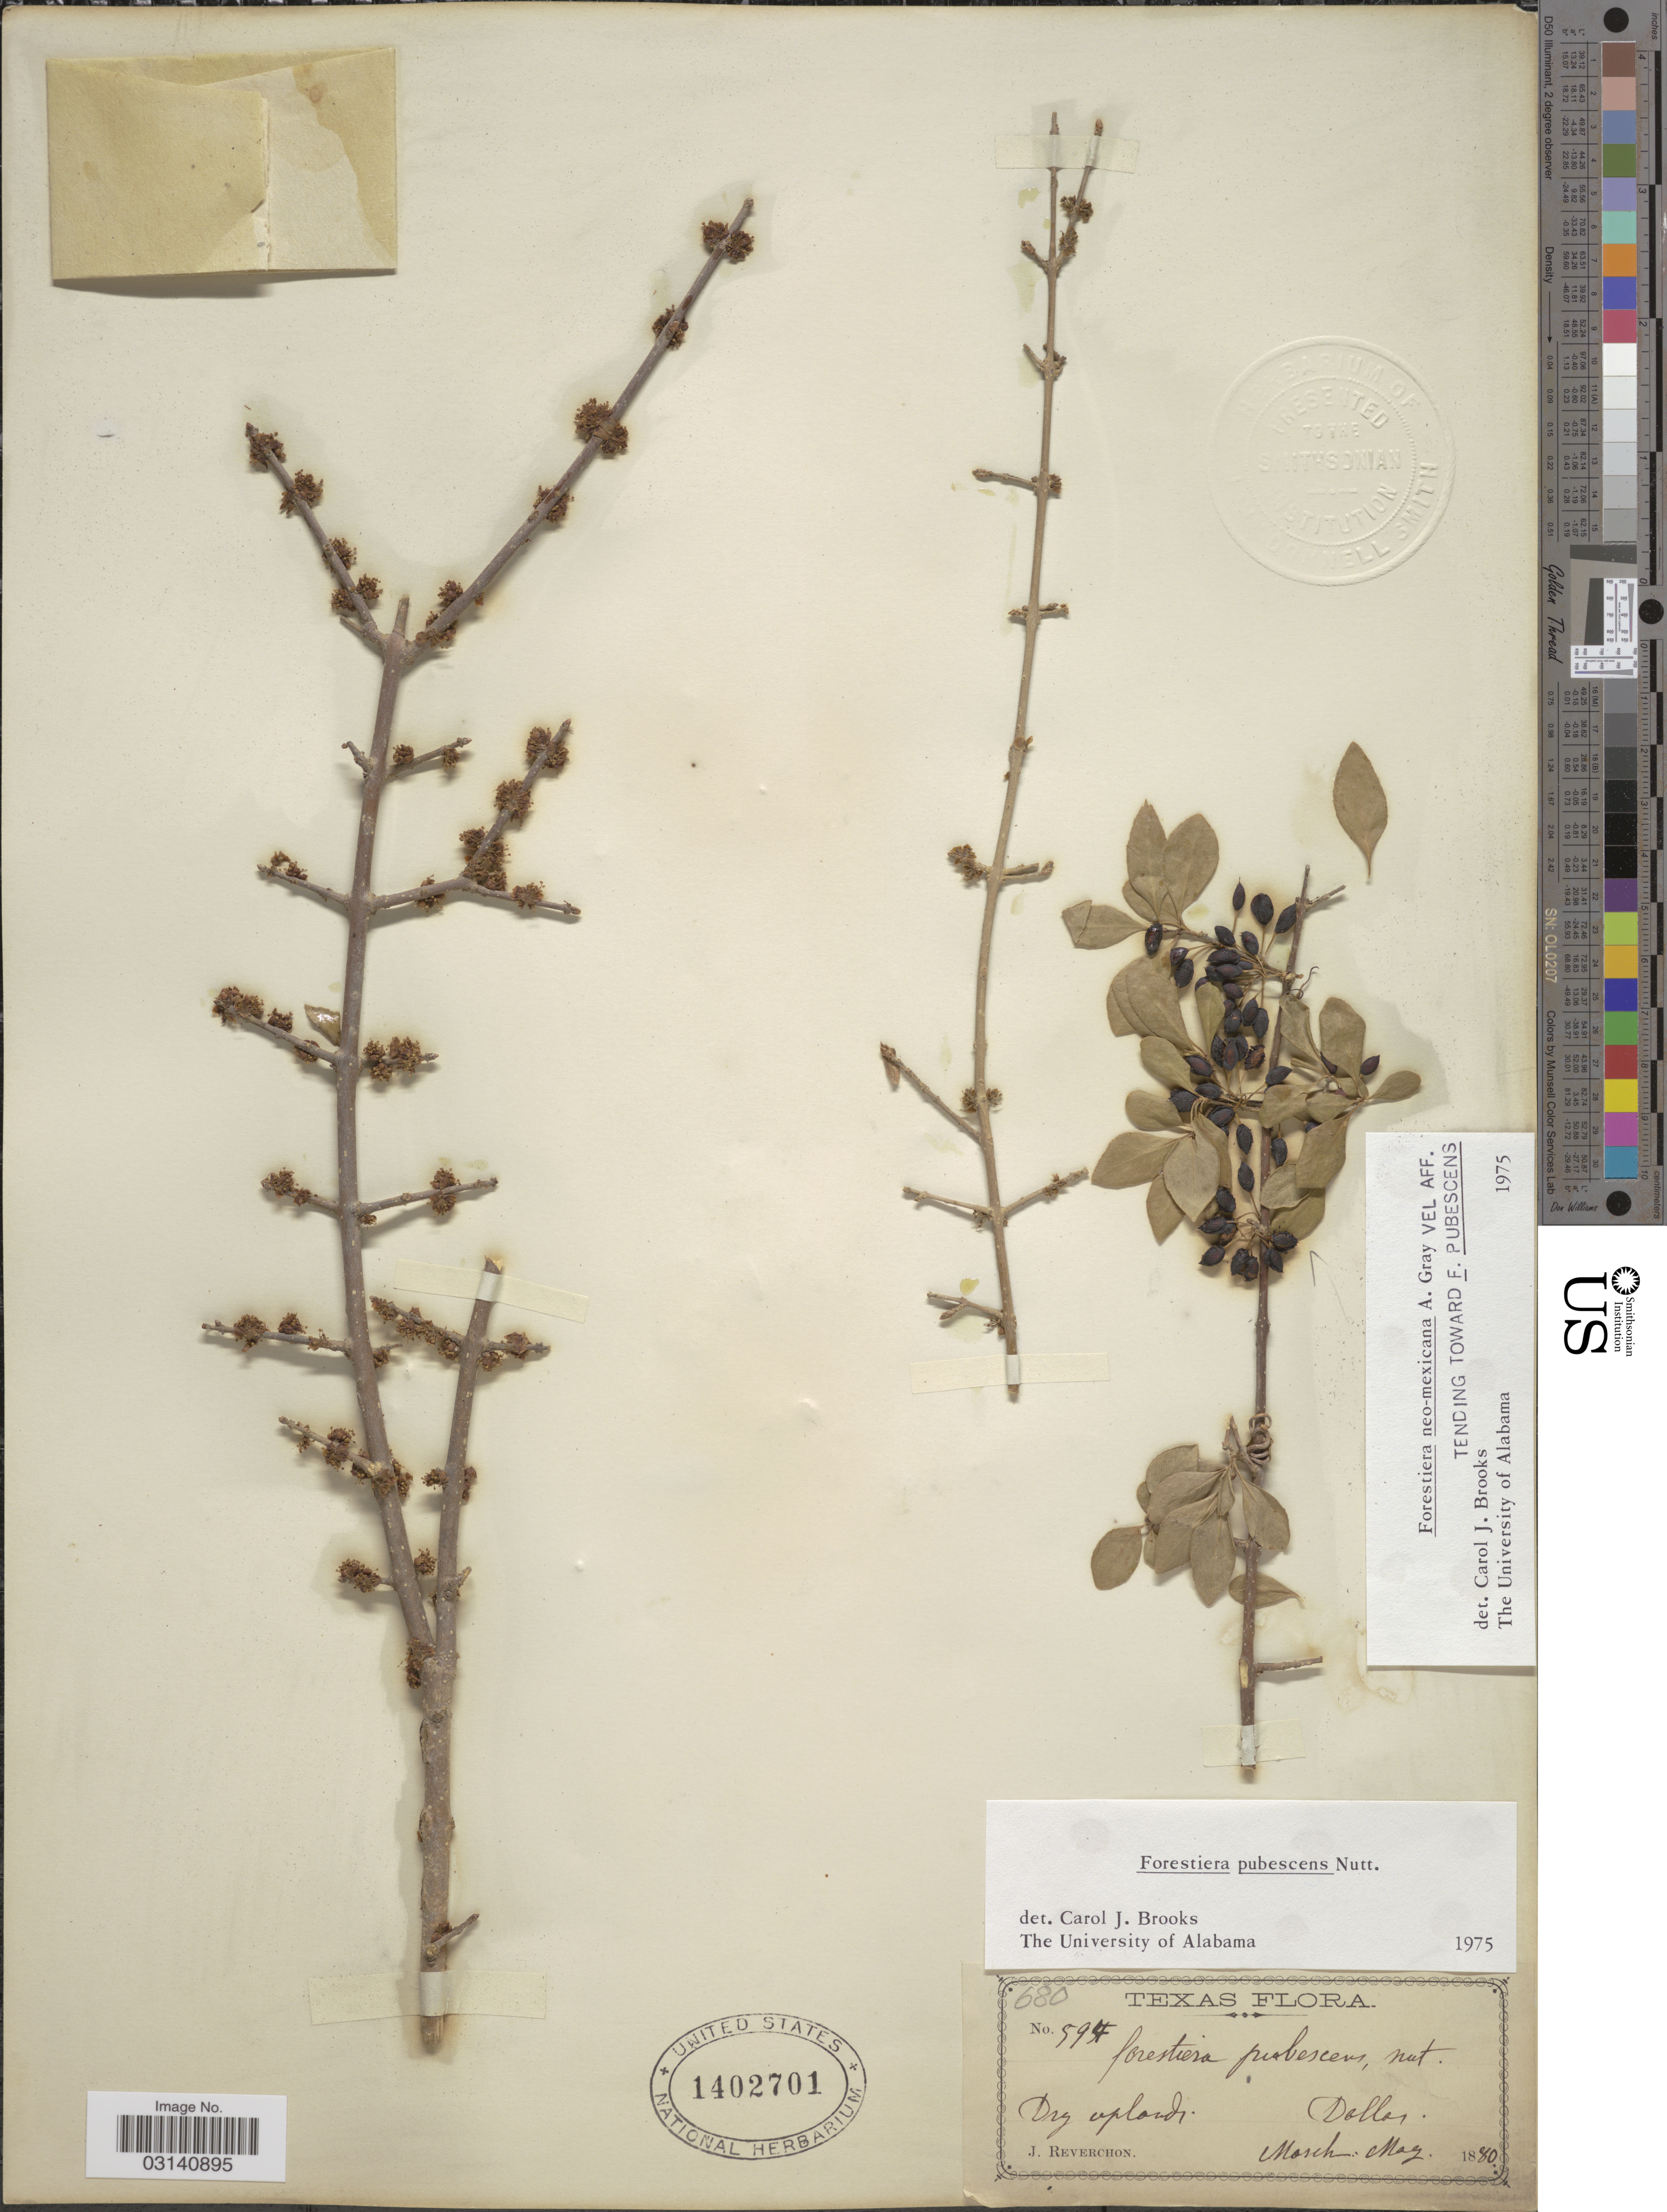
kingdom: Plantae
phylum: Tracheophyta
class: Magnoliopsida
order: Lamiales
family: Oleaceae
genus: Forestiera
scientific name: Forestiera pubescens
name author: Nutt.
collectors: J. Reverchon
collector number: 594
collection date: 1880-03/1880-05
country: United States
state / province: Texas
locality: Dallas.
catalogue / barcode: US 1402701